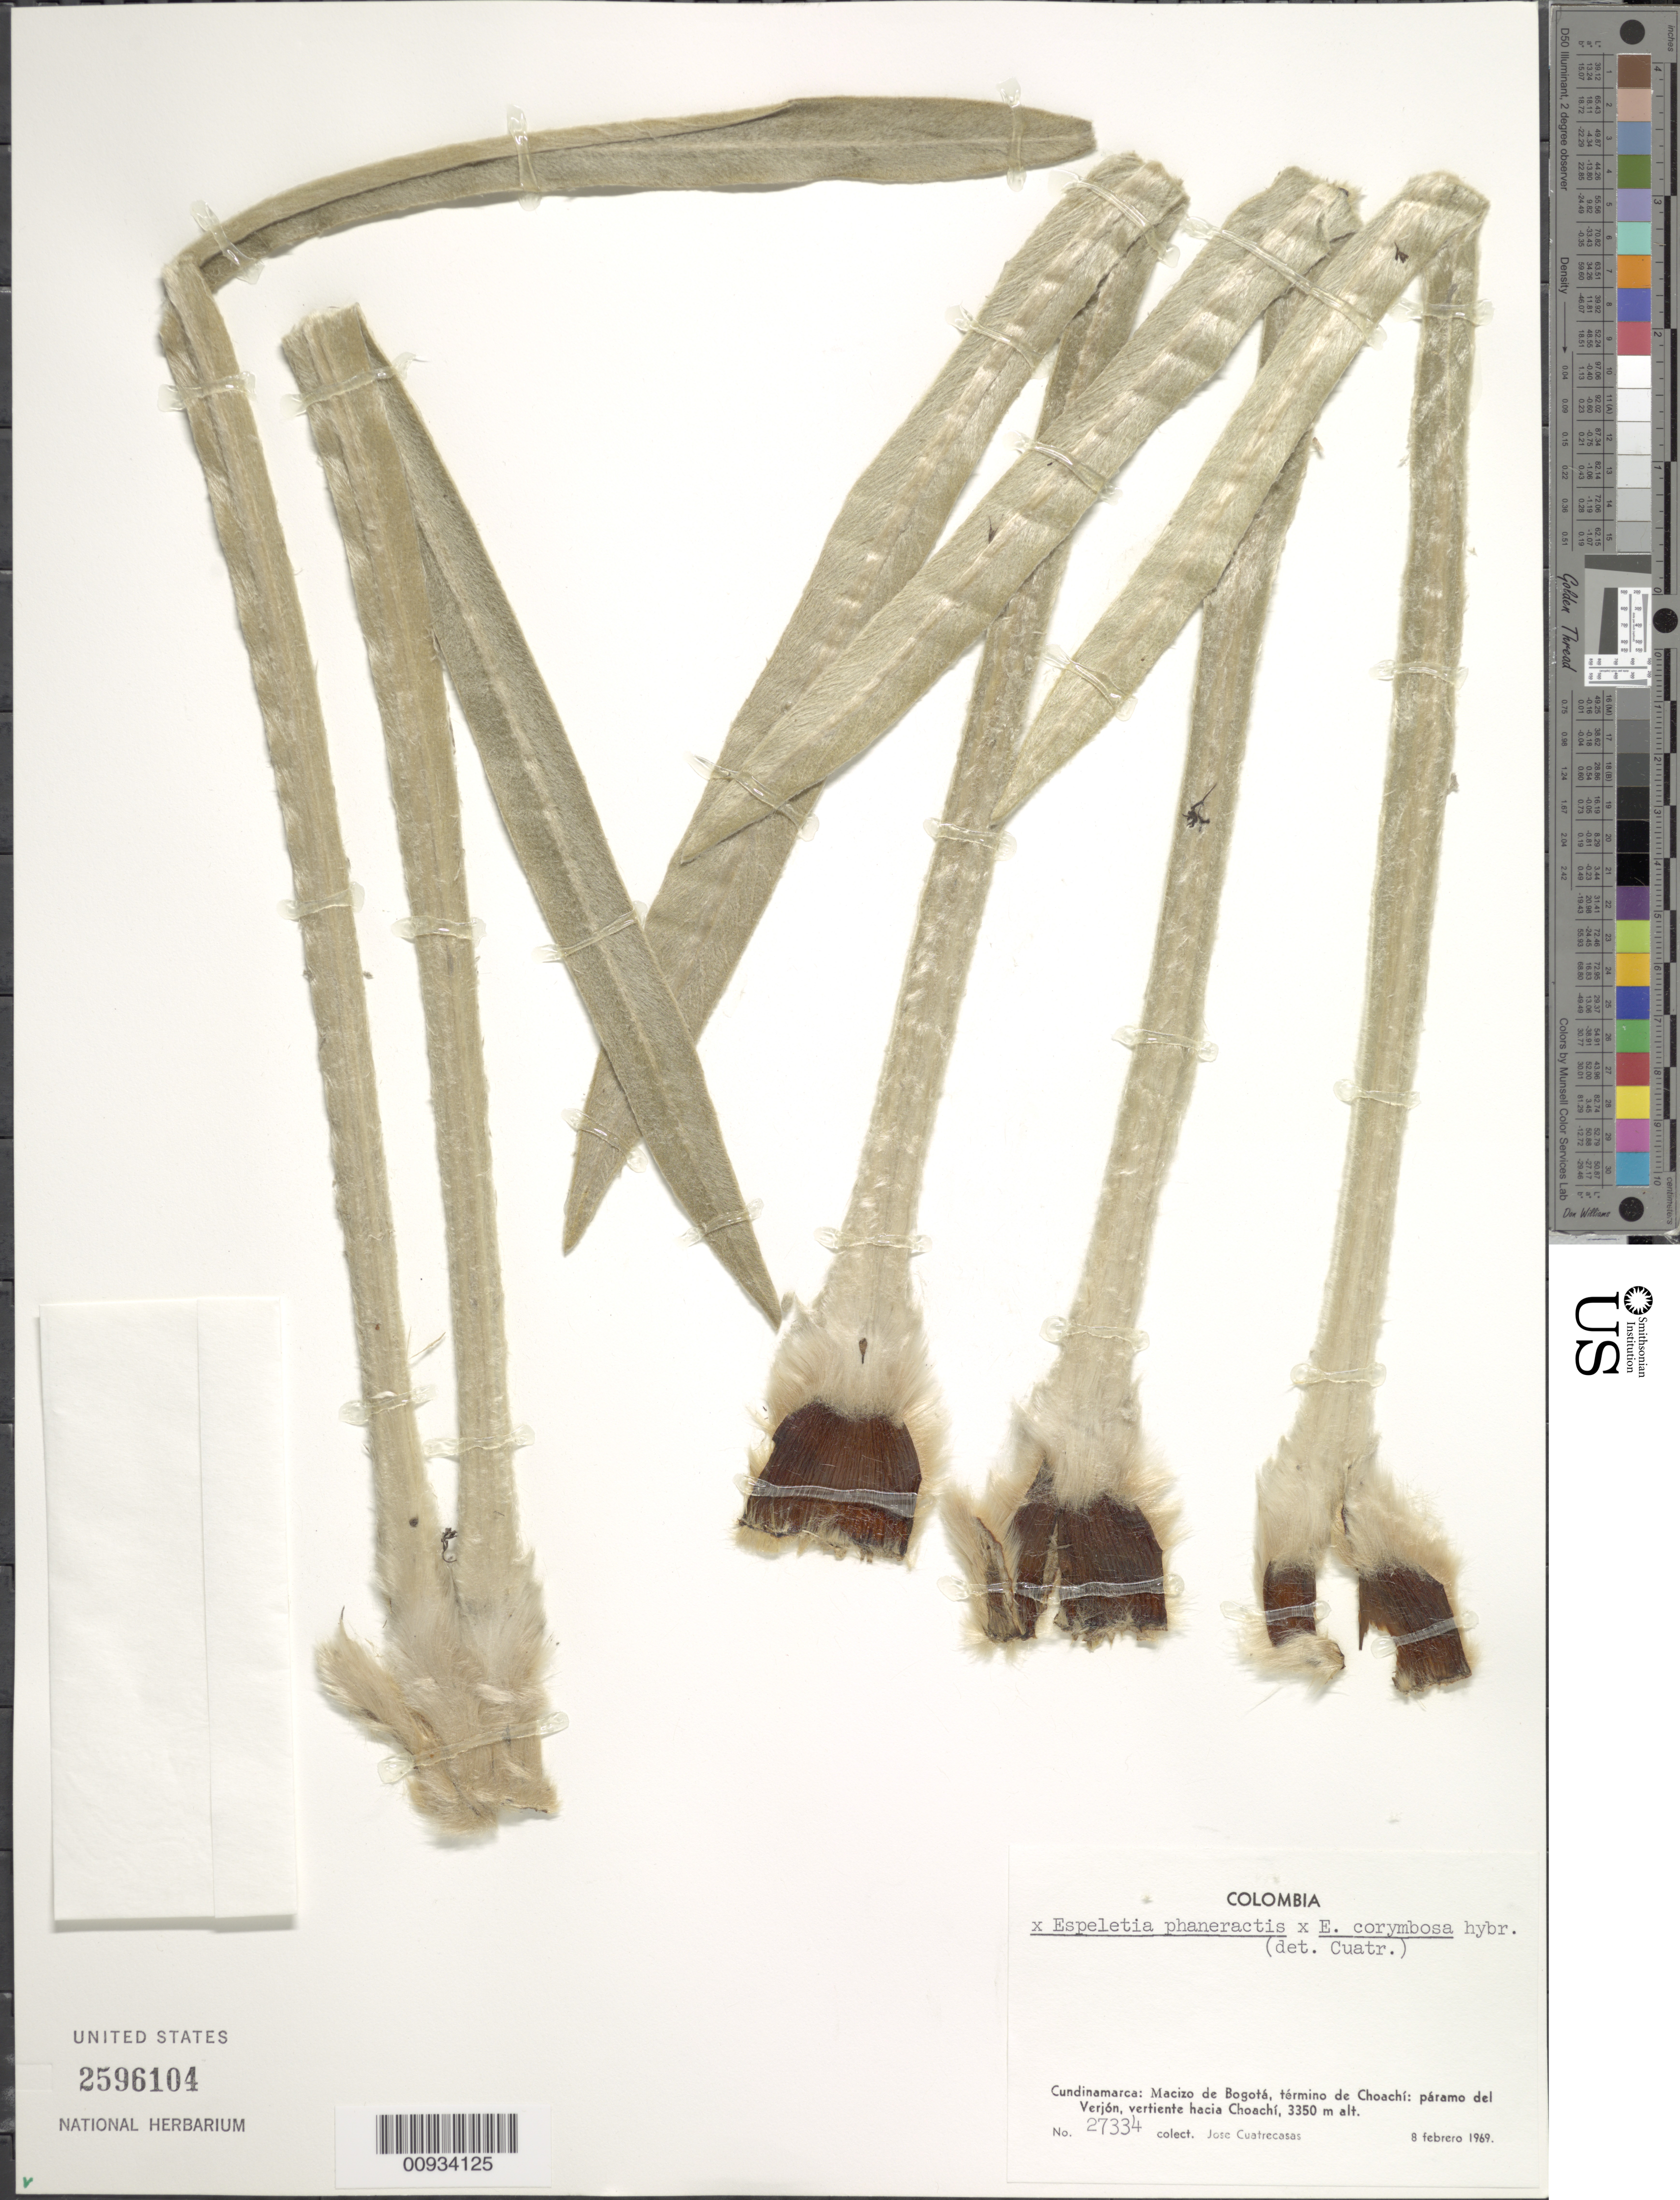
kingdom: Plantae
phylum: Tracheophyta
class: Magnoliopsida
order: Asterales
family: Asteraceae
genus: Espeletiopsis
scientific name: Espeletiopsis bogotensis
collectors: J. Cuatrecasas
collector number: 27334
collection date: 1969-02-08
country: Colombia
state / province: Cundinamarca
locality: Macizo de Bogota, termino de Choachi, paramo del Verjon, vertiente hacia Choachi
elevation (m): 3350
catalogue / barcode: US 2596104